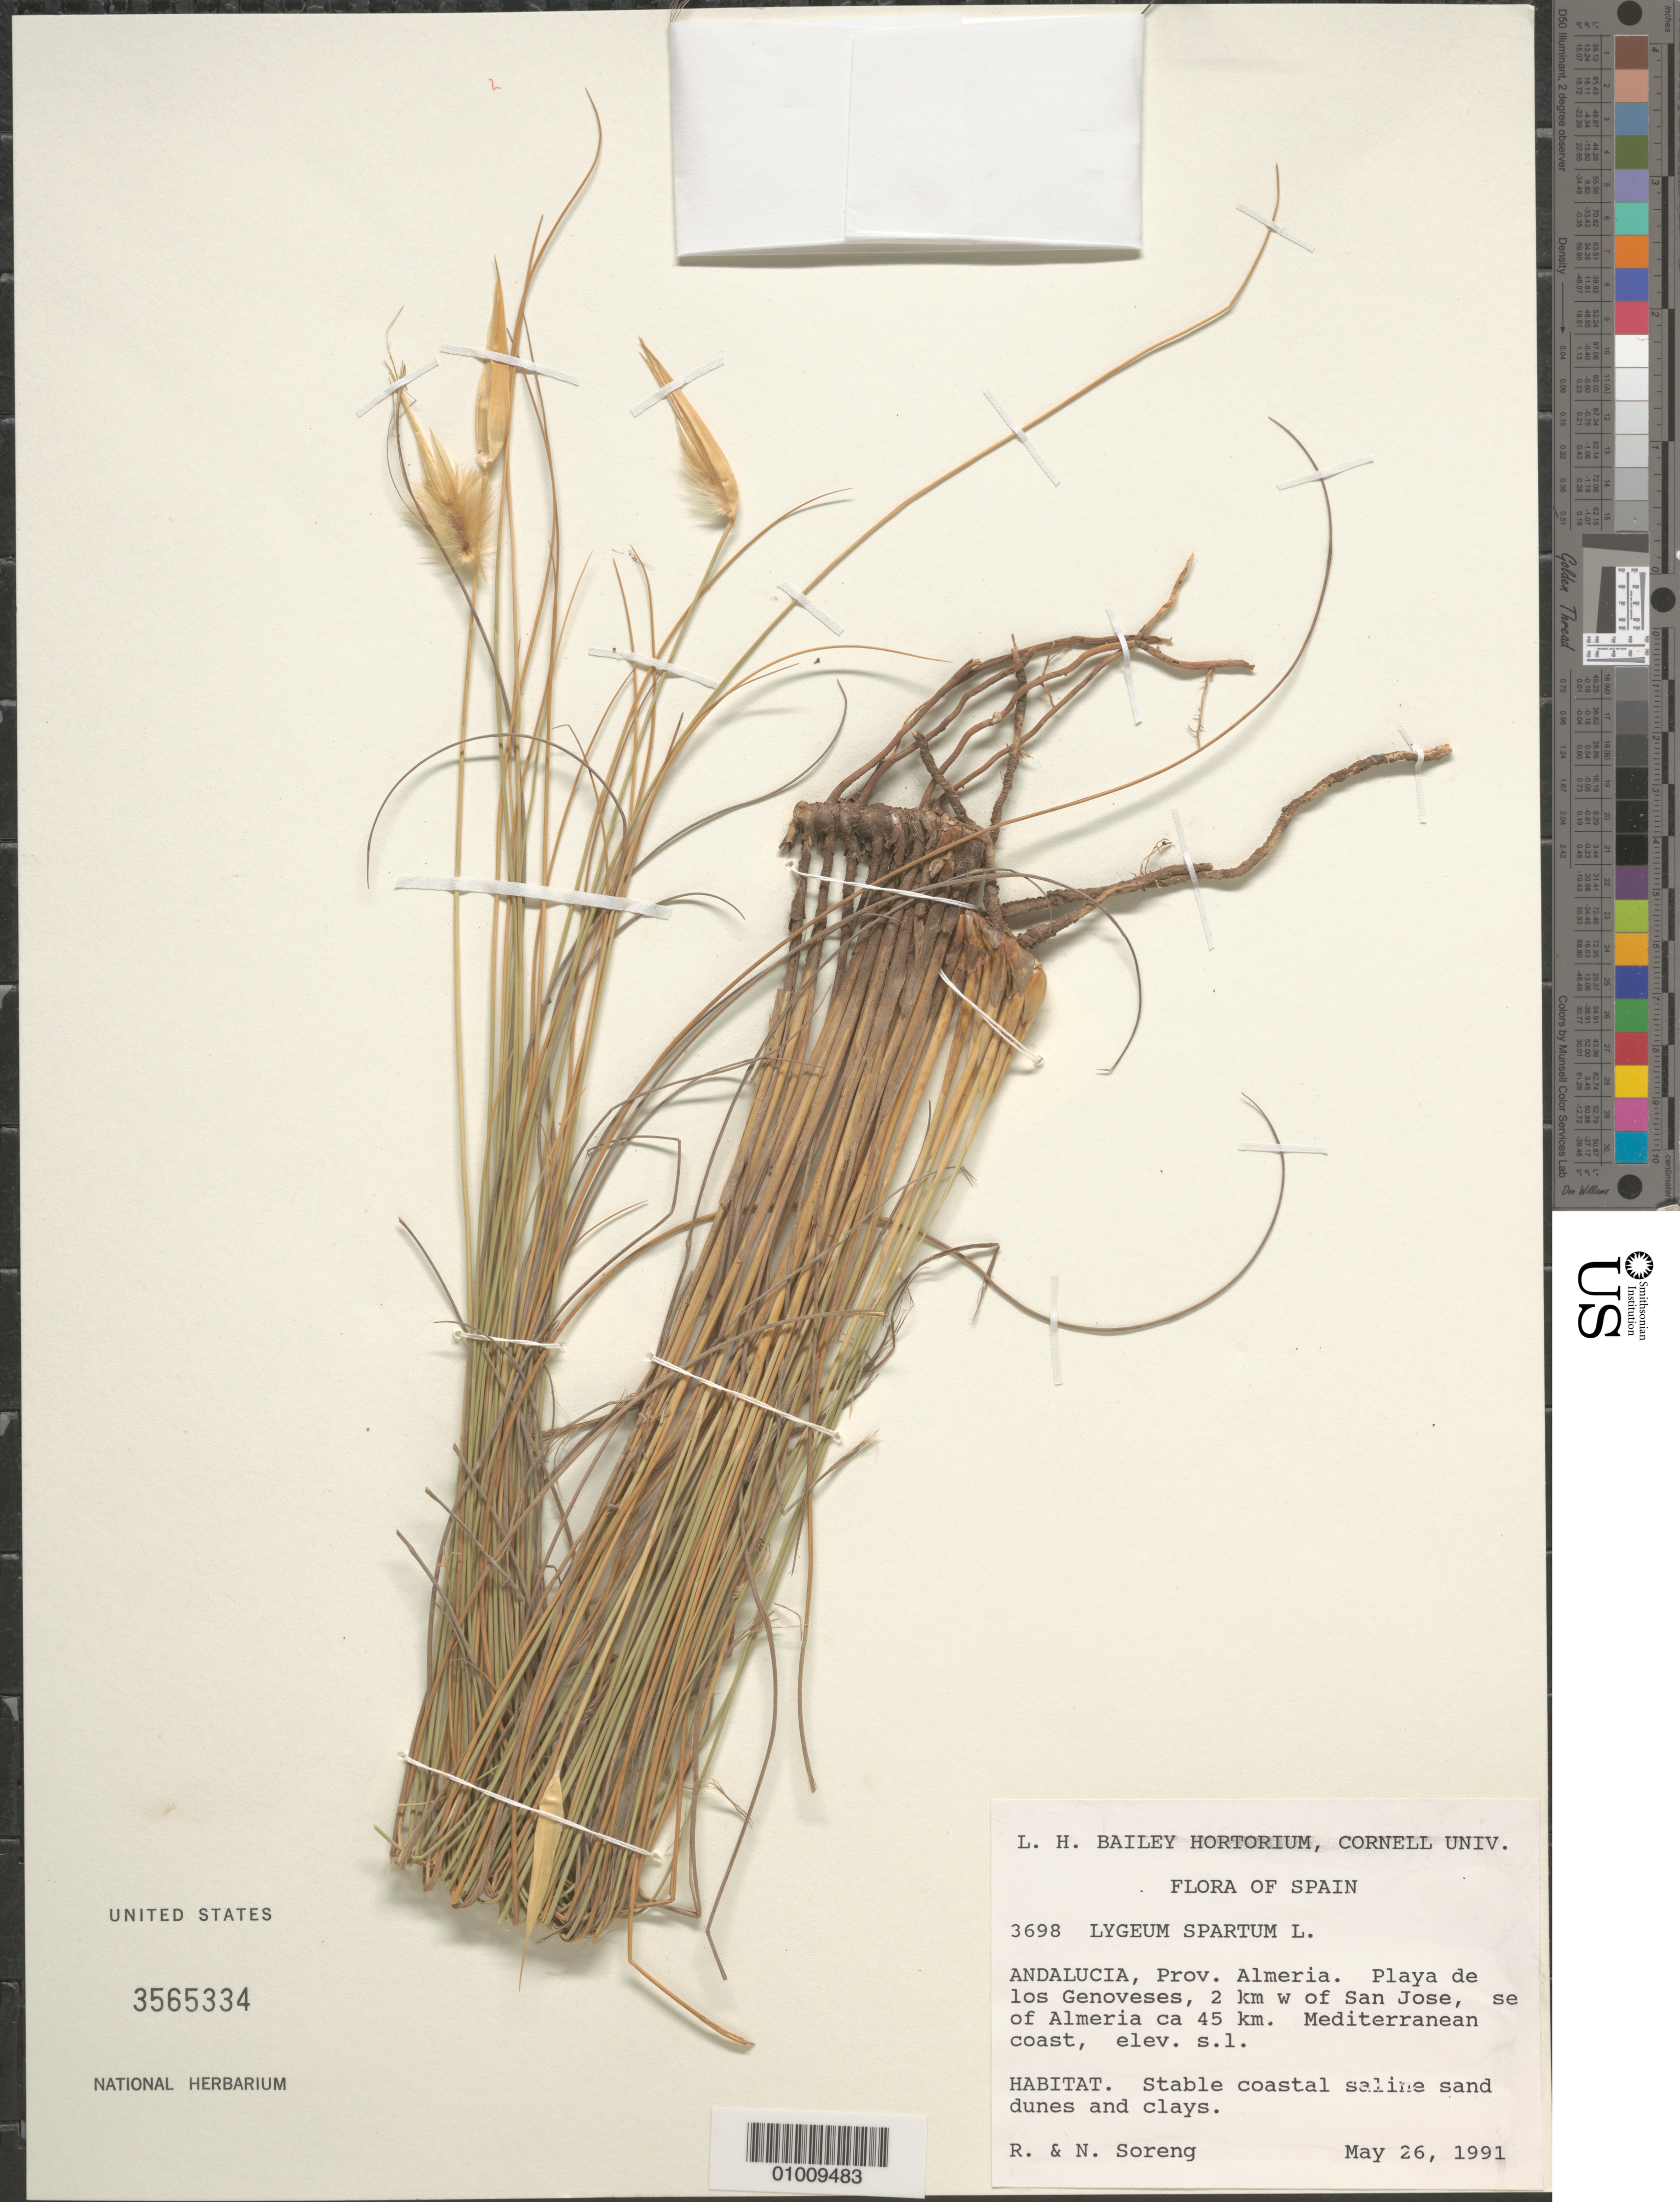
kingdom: Plantae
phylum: Tracheophyta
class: Liliopsida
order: Poales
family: Poaceae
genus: Lygeum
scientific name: Lygeum spartum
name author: L.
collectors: R. J. Soreng & N. L. Soreng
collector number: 3698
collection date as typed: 26 May 1991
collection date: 1991-05-26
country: Spain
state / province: Andalucia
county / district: Almeria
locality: Playa de los Genoveses, 2 km W of San Jose, SE of Almeria ca 45 km Mediterranean coast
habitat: Stable coastal saline sand dunes and clays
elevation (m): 1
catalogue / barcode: US 3565334